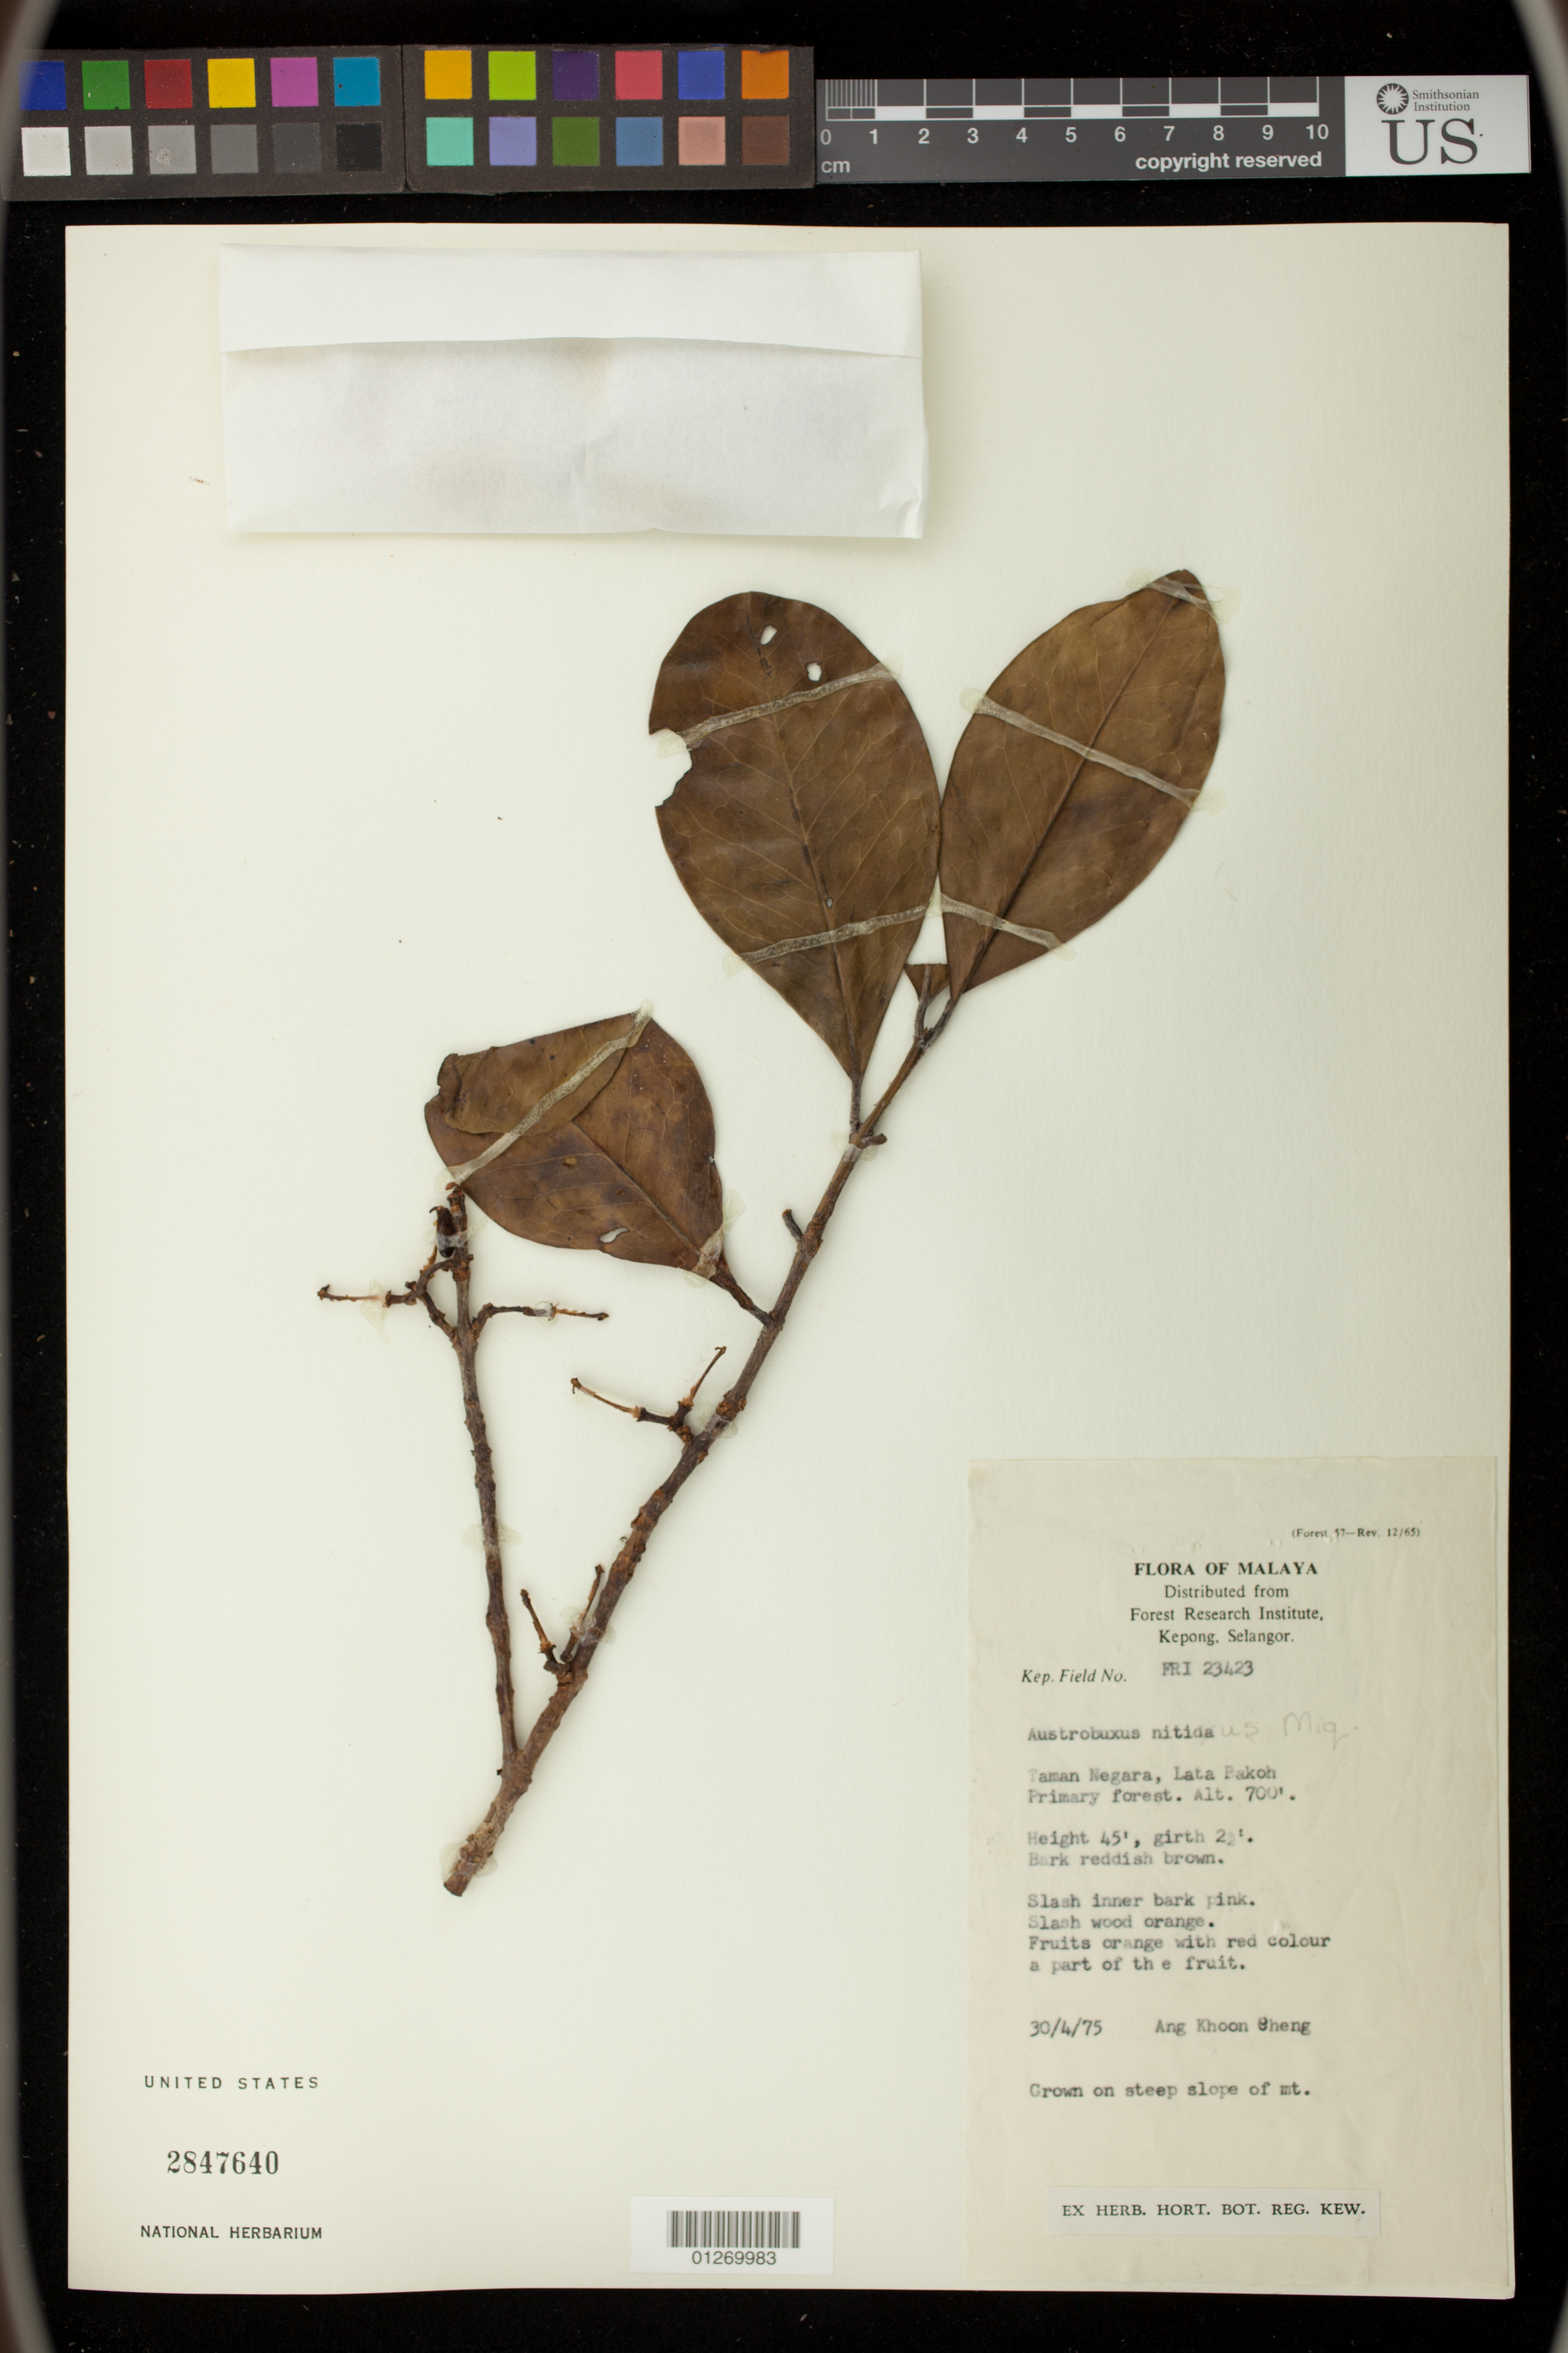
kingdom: Plantae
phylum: Tracheophyta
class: Magnoliopsida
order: Malpighiales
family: Picrodendraceae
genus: Austrobuxus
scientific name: Austrobuxus nitidus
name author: (Miq.) Steenis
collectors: Cheng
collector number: FRI 23423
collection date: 1975-04-30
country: Malaysia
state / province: Pahang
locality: Taman Negara, Lata Bakoh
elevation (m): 213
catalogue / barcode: US 2847640